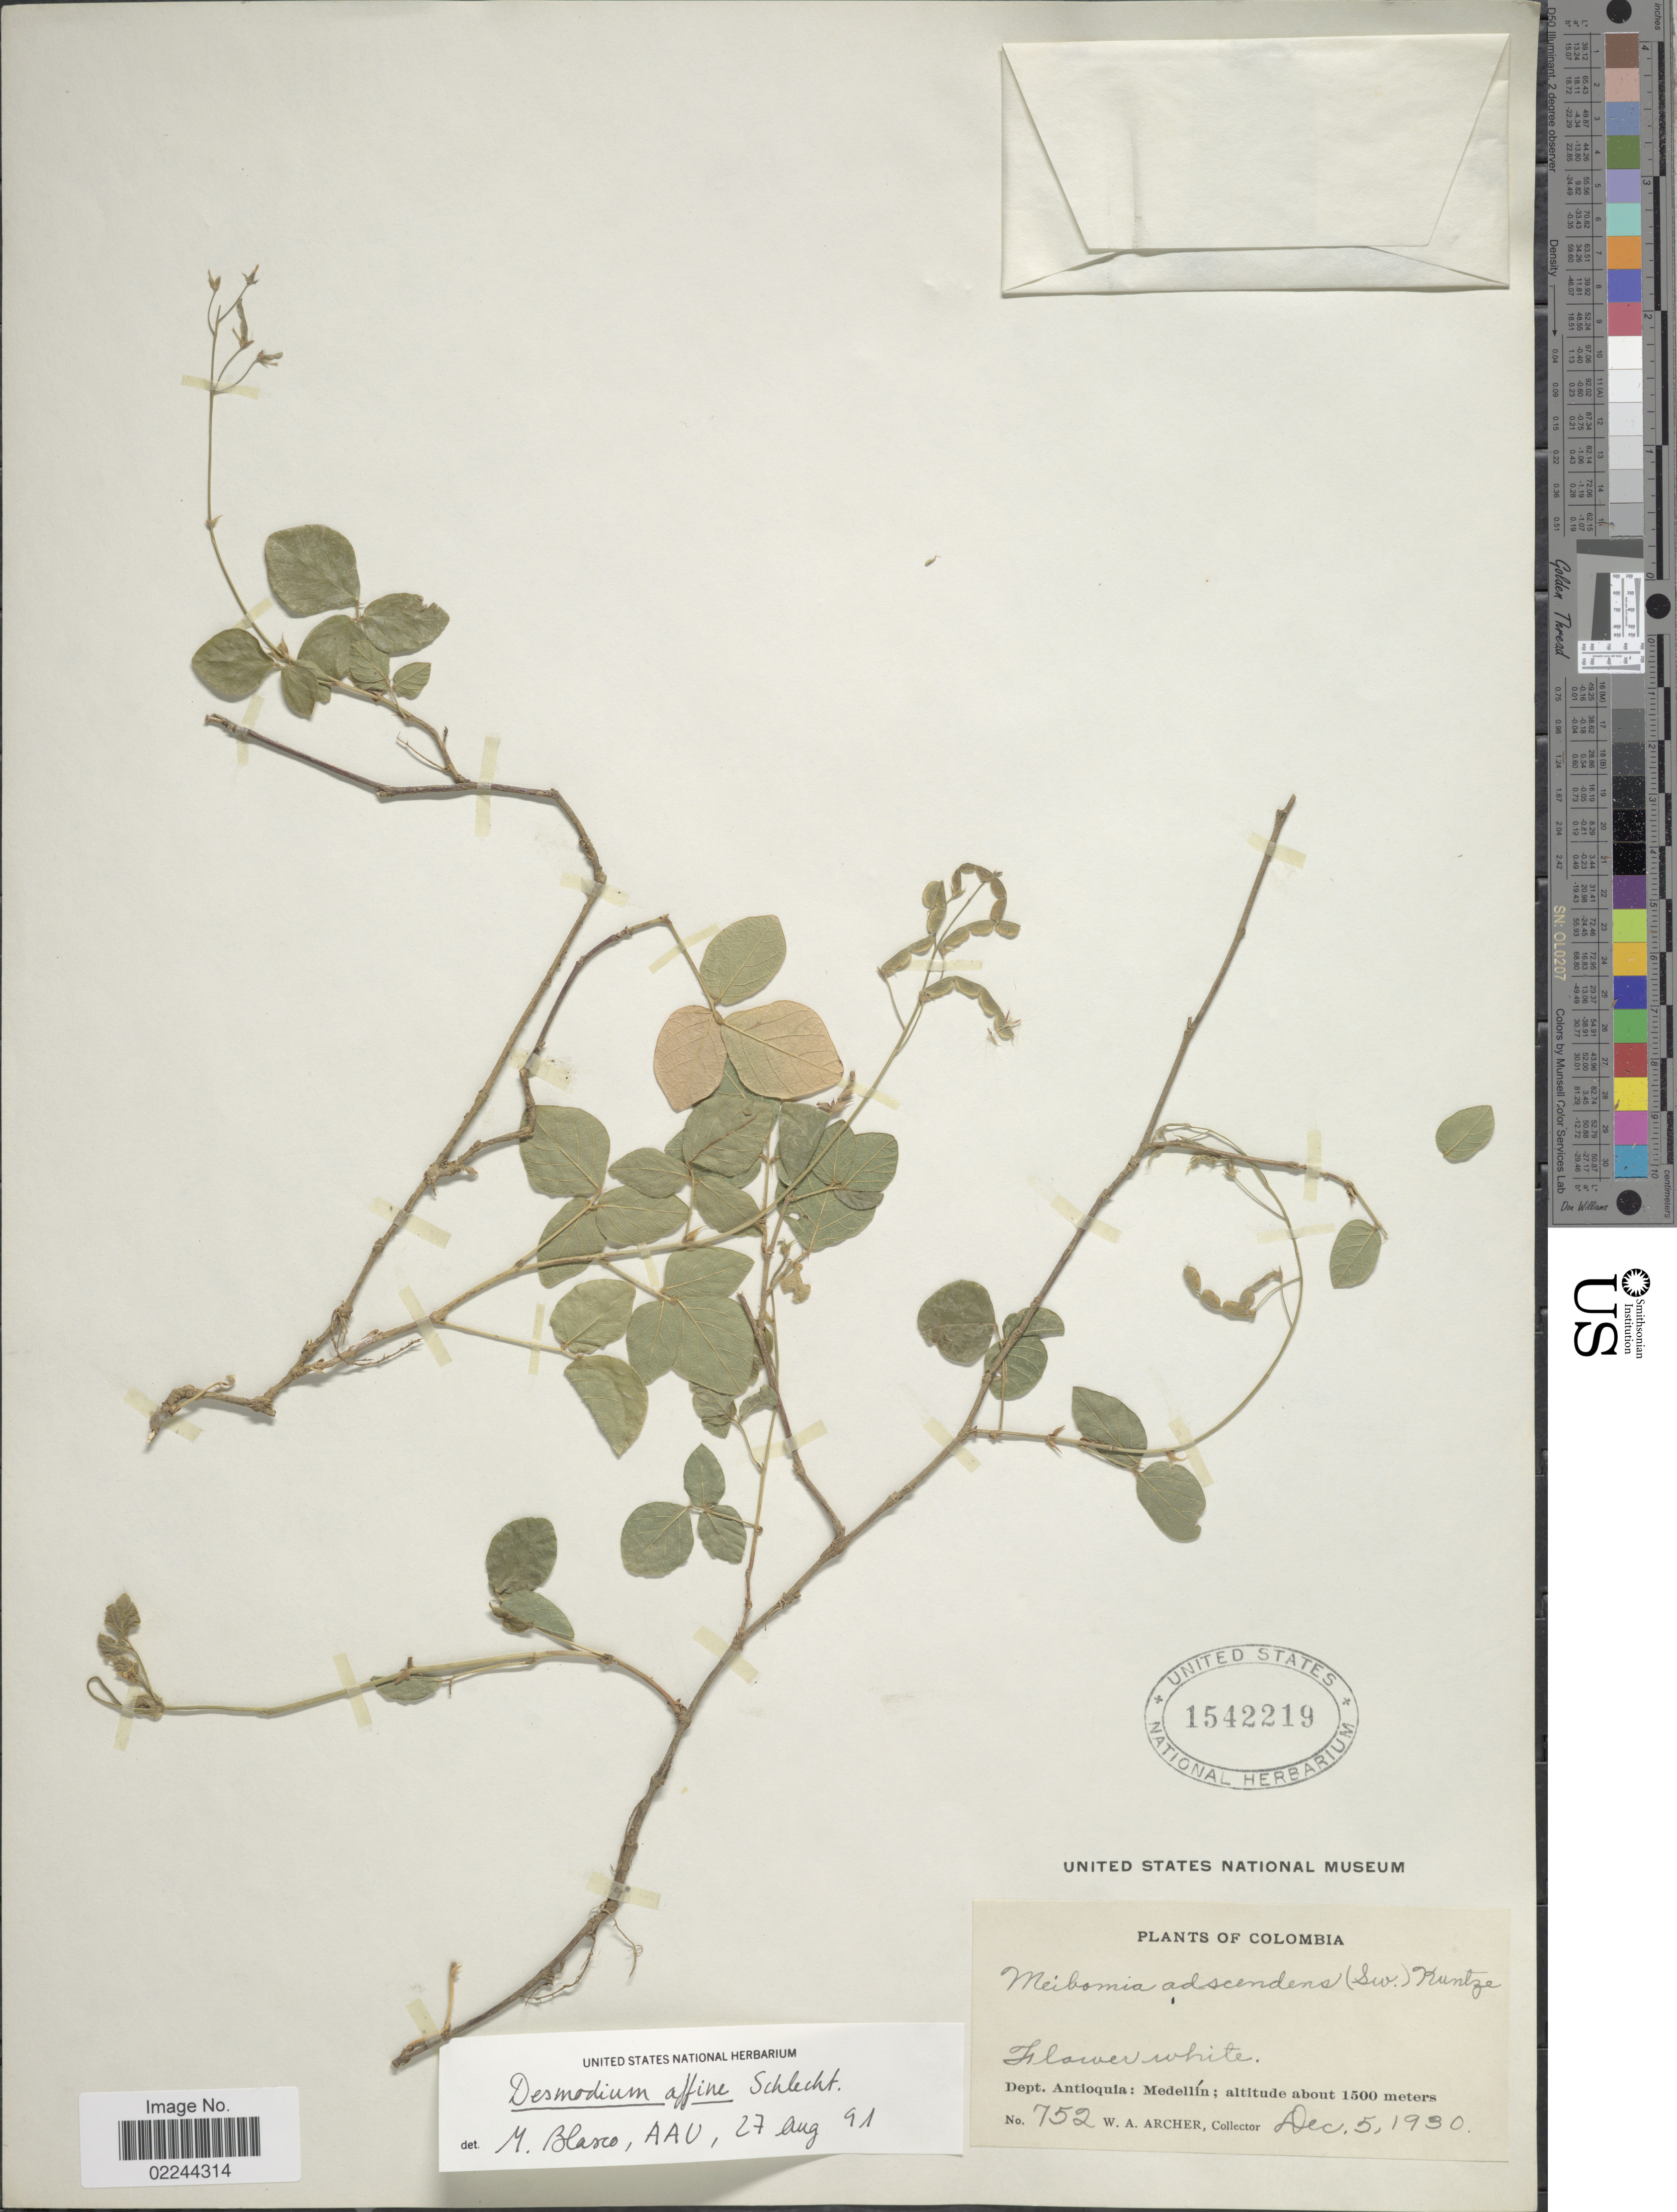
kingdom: Plantae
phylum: Tracheophyta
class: Magnoliopsida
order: Fabales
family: Fabaceae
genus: Desmodium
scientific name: Desmodium affine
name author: Schltdl.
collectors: W. A. Archer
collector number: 752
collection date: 1930-12-05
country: Colombia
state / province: Antioquia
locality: Dept. Antioquia: Medellin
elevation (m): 1500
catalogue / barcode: US 1542219